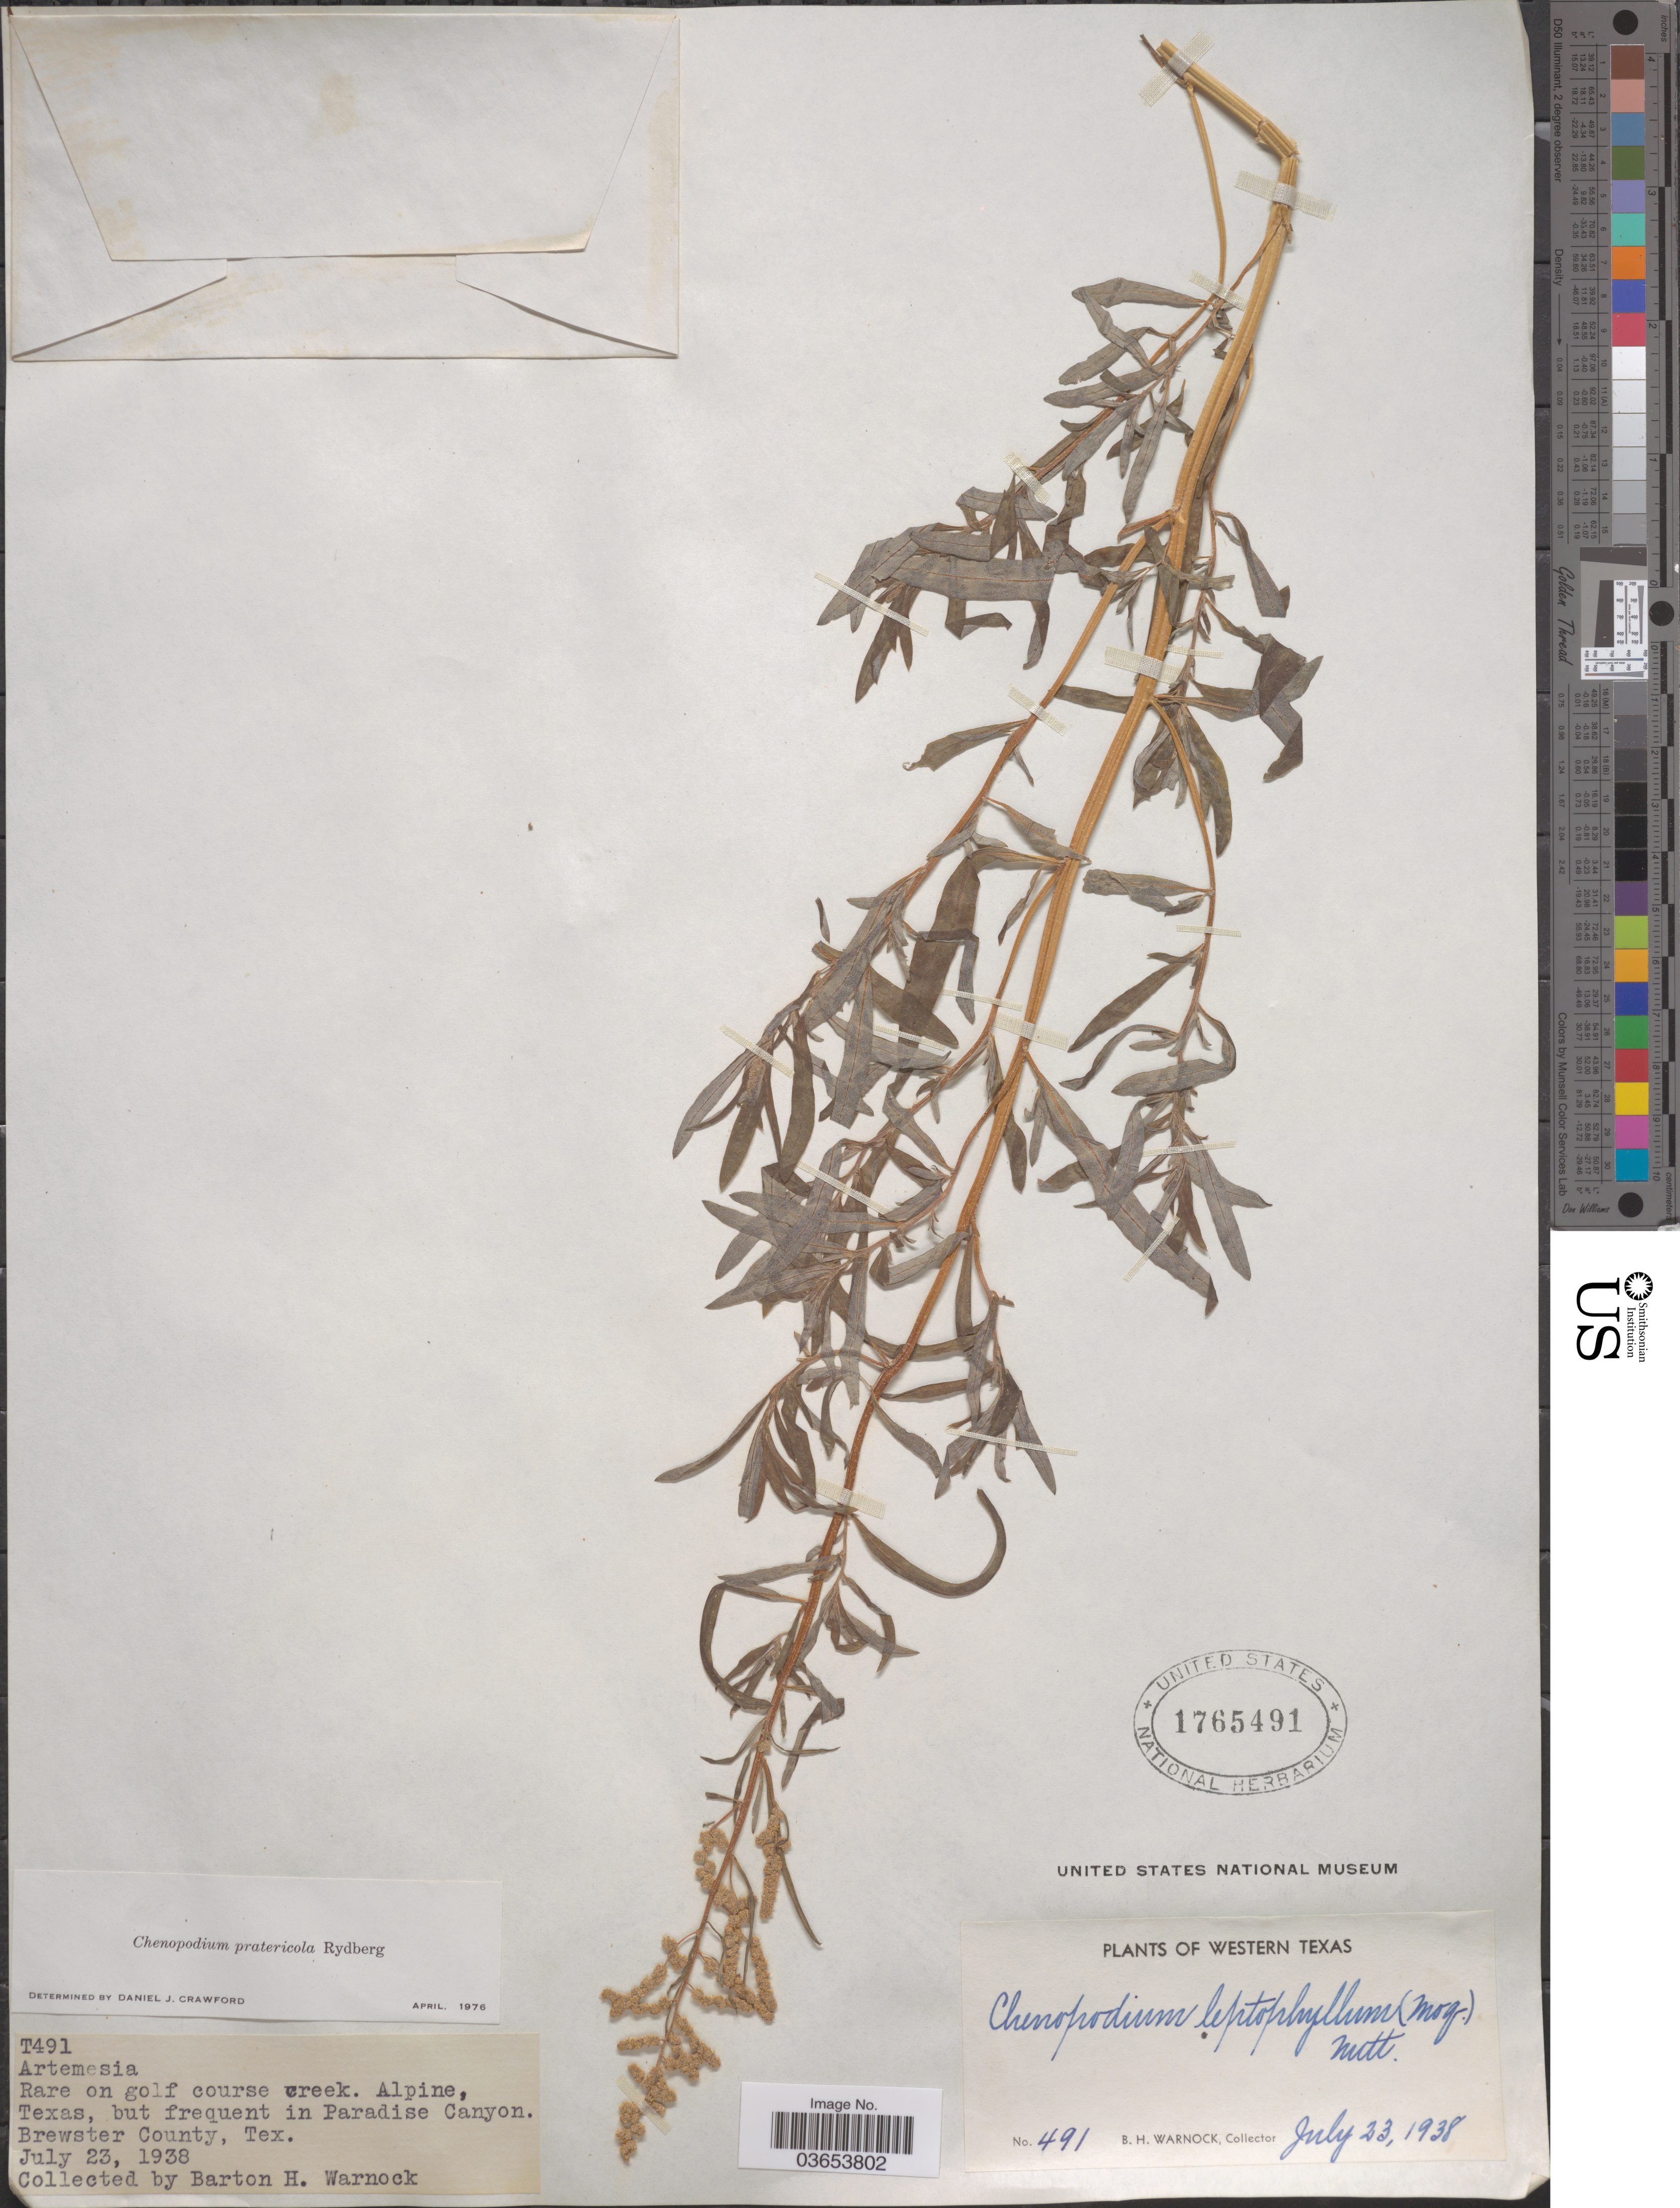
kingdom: Plantae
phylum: Tracheophyta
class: Magnoliopsida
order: Caryophyllales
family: Amaranthaceae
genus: Chenopodium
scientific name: Chenopodium pratericola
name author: Rydb.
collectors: B. H. Warnock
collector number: T491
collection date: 1938-07-23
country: United States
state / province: Texas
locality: Western Texas. Golf course creek. Paradise Canyon. Brewster County.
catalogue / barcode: US 1765491